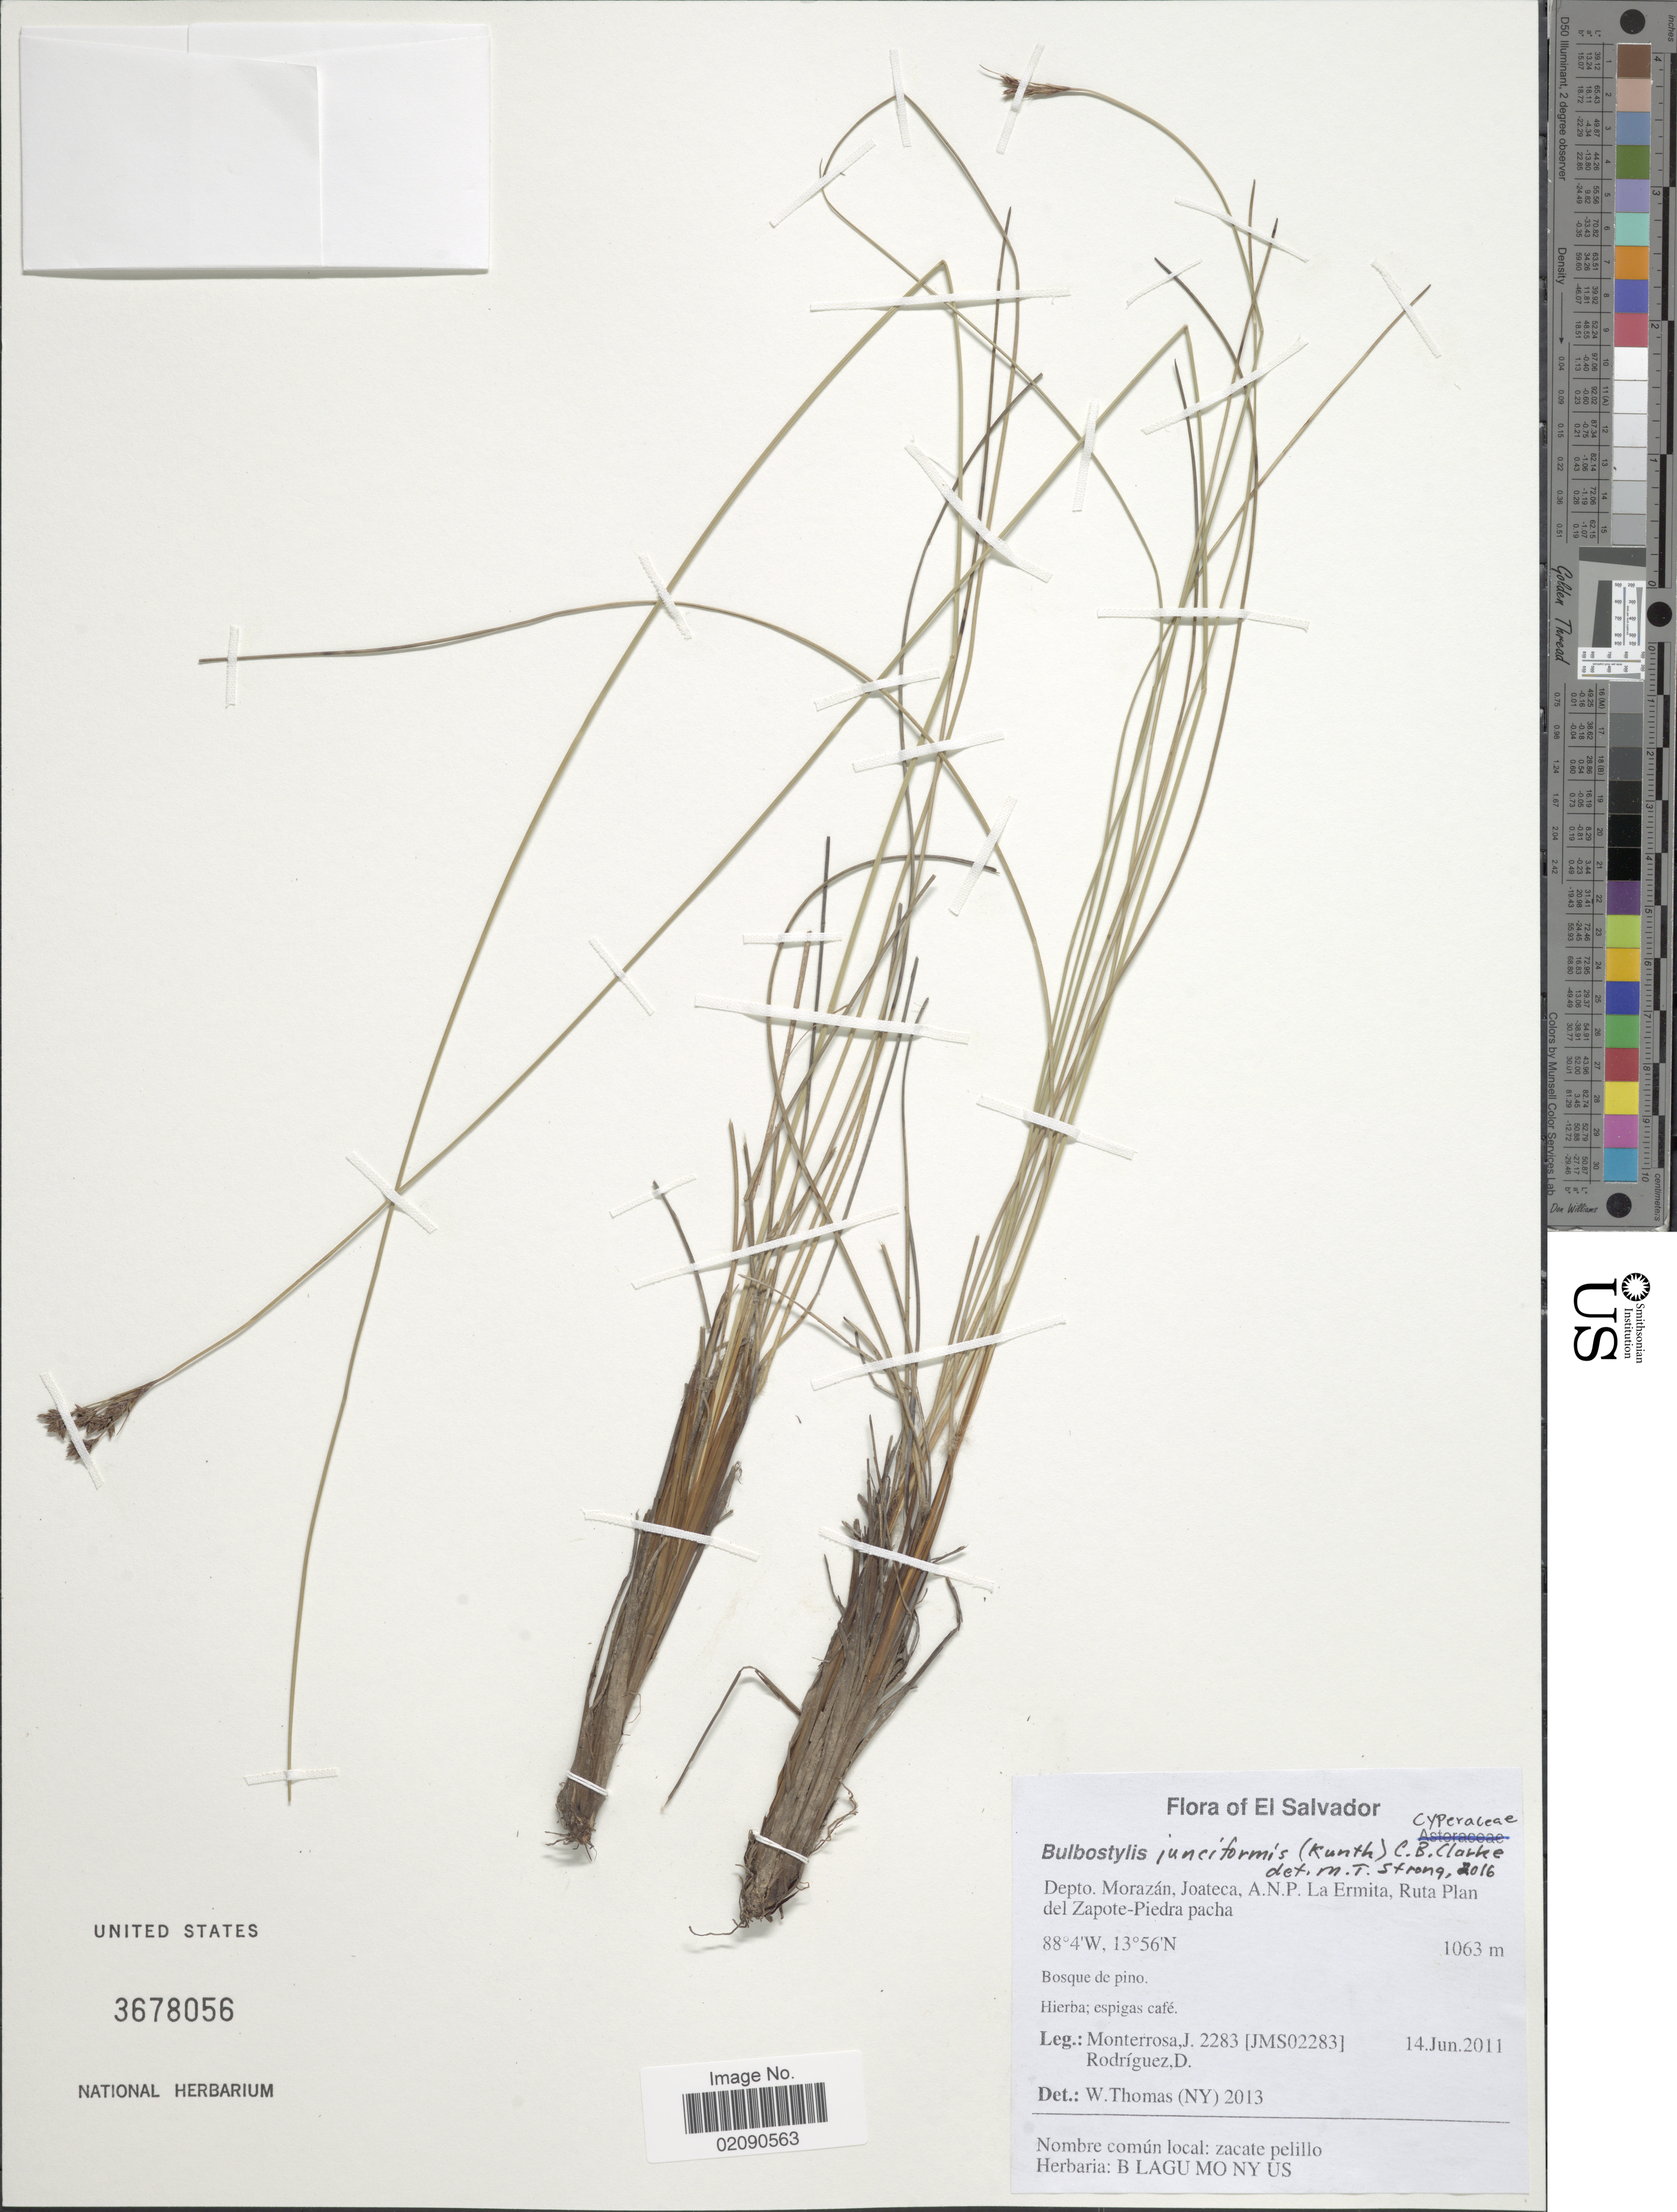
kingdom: Plantae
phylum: Tracheophyta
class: Liliopsida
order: Poales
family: Cyperaceae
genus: Bulbostylis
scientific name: Bulbostylis junciformis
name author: (Kunth) C.B. Clarke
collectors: J. Monterrosa & D. Rodriguez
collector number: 2283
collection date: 2011-06-14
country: El Salvador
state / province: Morazan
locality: Depto. Morazán, Joateca, A.N.P. La Ermita, Ruta Plan del Zapote-Piedra pacha, Bosque de pino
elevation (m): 1063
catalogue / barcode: US 3678056